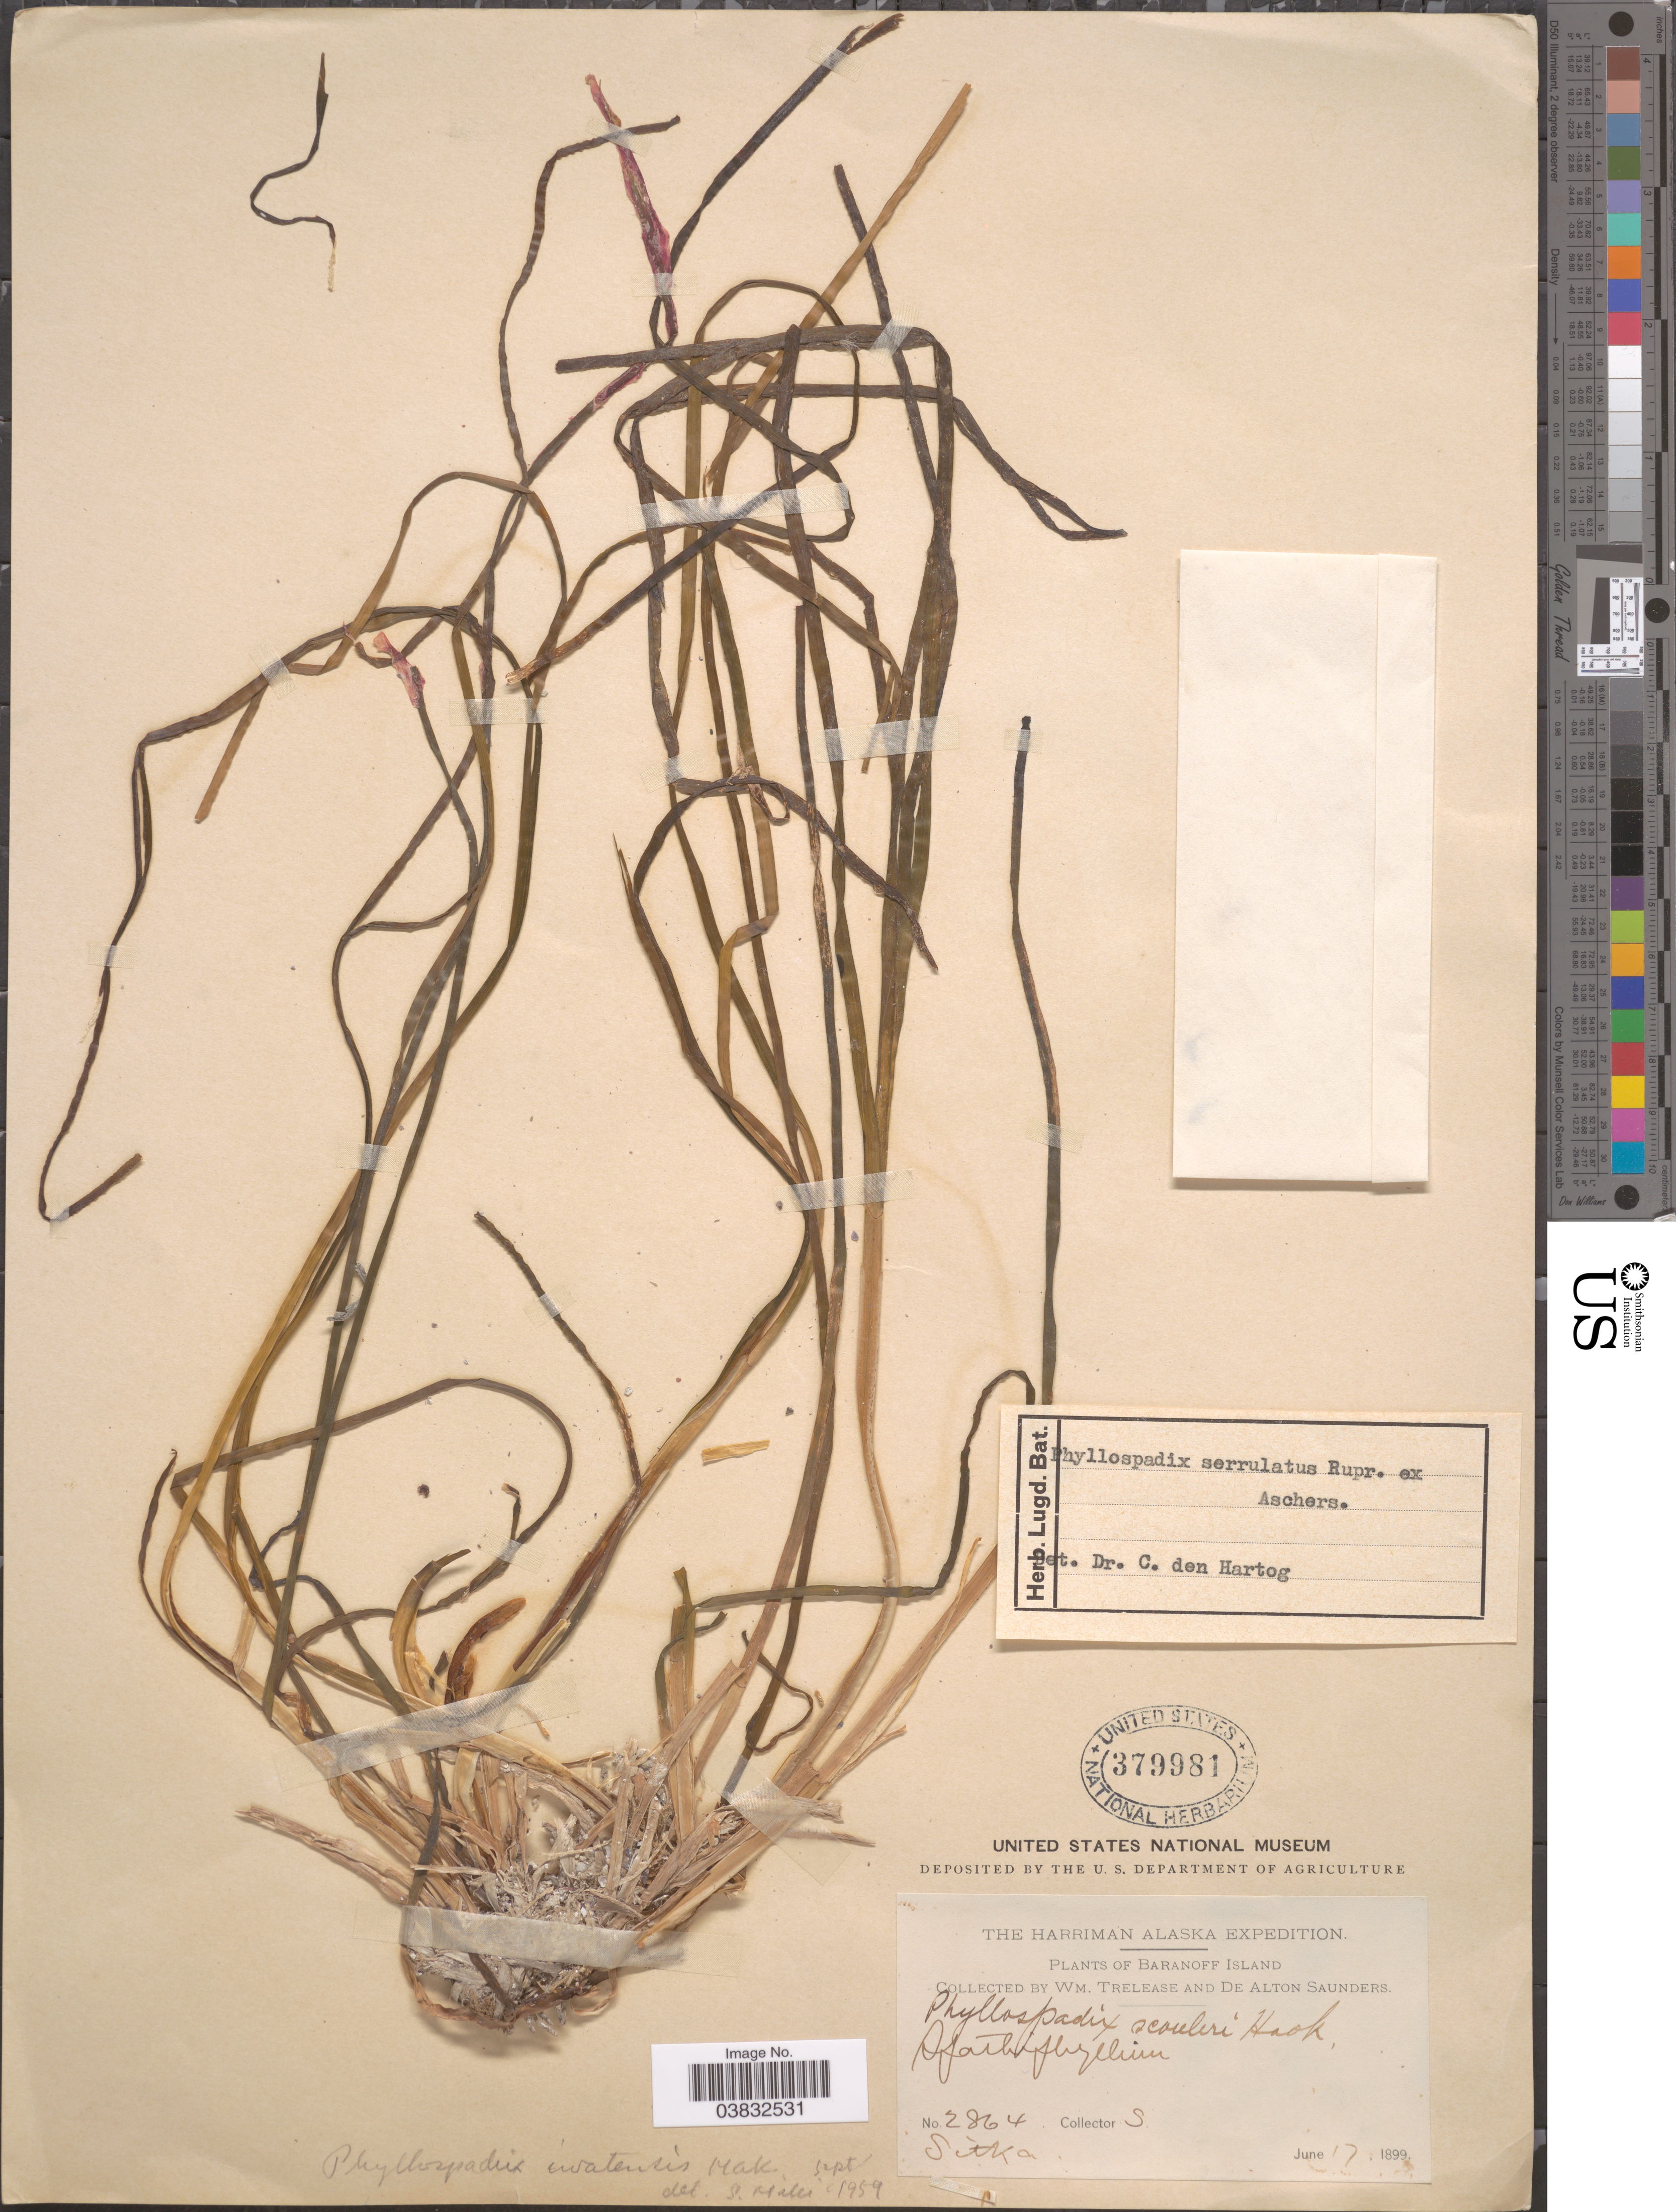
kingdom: Plantae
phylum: Tracheophyta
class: Liliopsida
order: Alismatales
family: Zosteraceae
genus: Phyllospadix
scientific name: Phyllospadix serrulatus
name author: Rupr.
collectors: W. Trelease & D. A. Saunders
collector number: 2864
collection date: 1899-06-17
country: United States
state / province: Alaska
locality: Baranoff Island. Sitka.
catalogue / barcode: US 379981